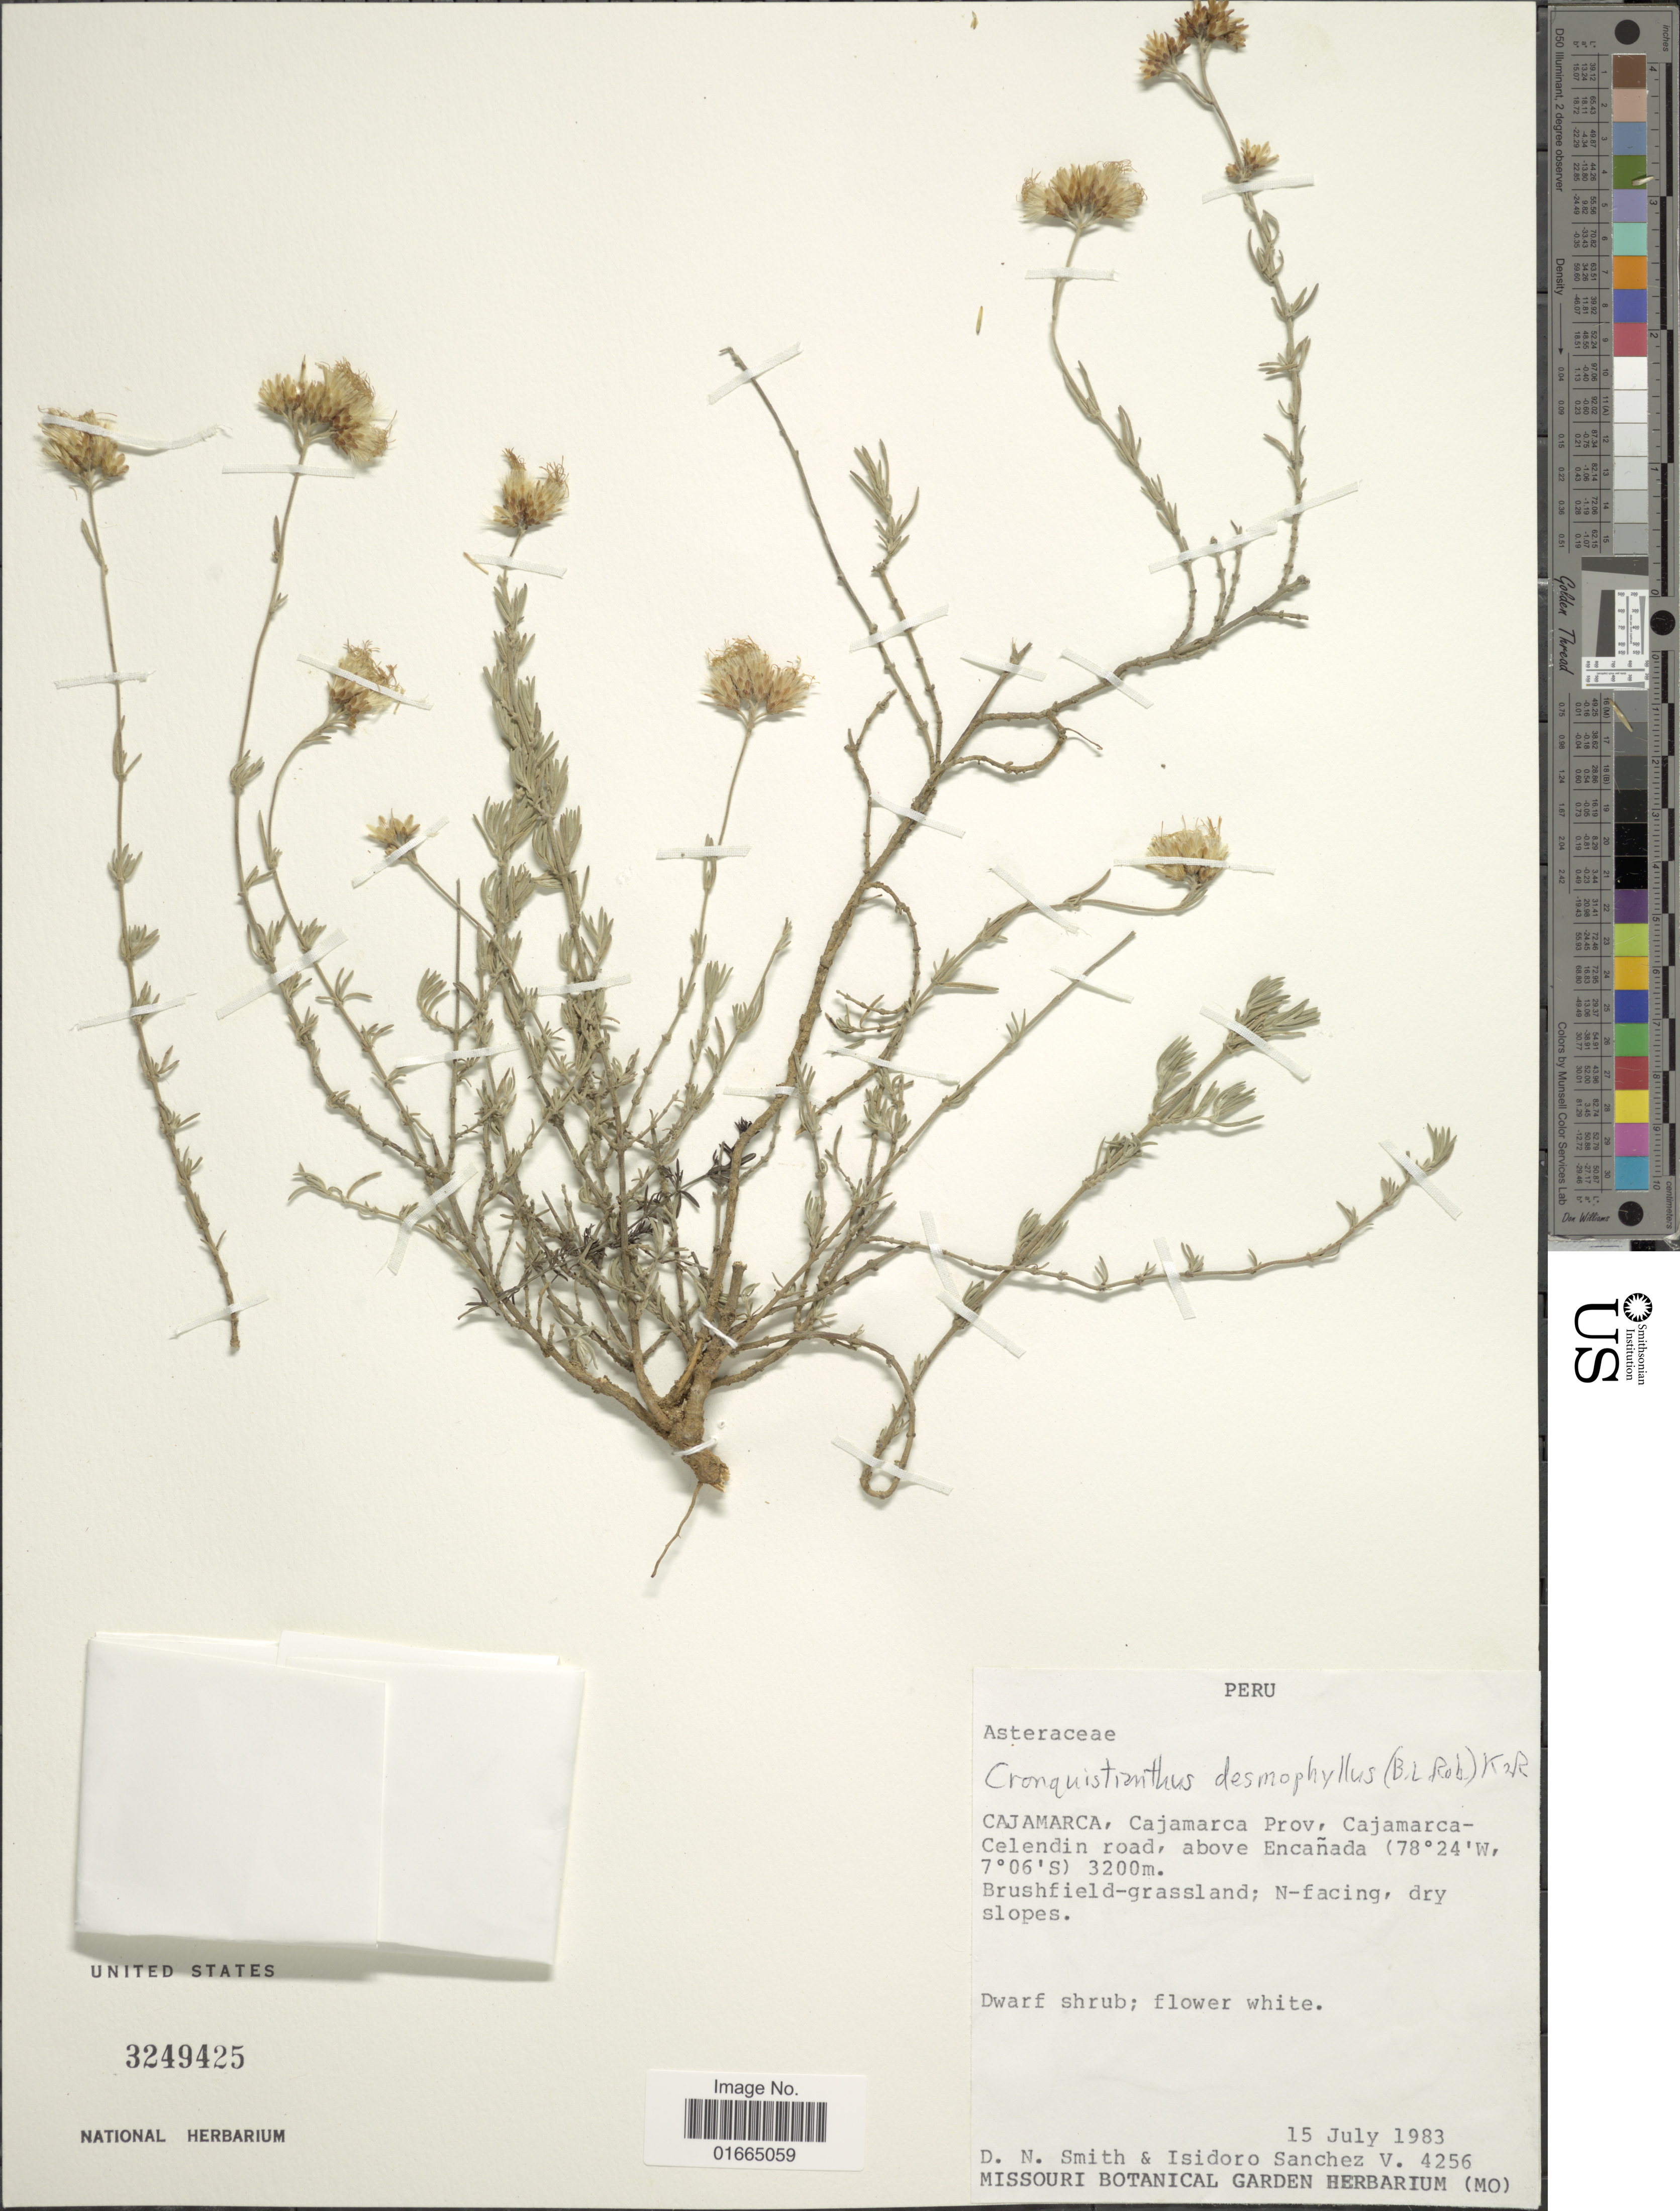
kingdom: Plantae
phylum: Tracheophyta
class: Magnoliopsida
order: Asterales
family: Asteraceae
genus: Cronquistianthus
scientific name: Cronquistianthus desmophyllus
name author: (B.L. Rob.) R.M. King & H. Rob.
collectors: D. Smith & I. Sánchez Vega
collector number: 4256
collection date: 1983-07-15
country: Peru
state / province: Cajamarca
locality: Cajamarca, Cajamarca Prov, Cajamarca-Celendin road, above Encañada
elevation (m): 3200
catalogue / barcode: US 3249425